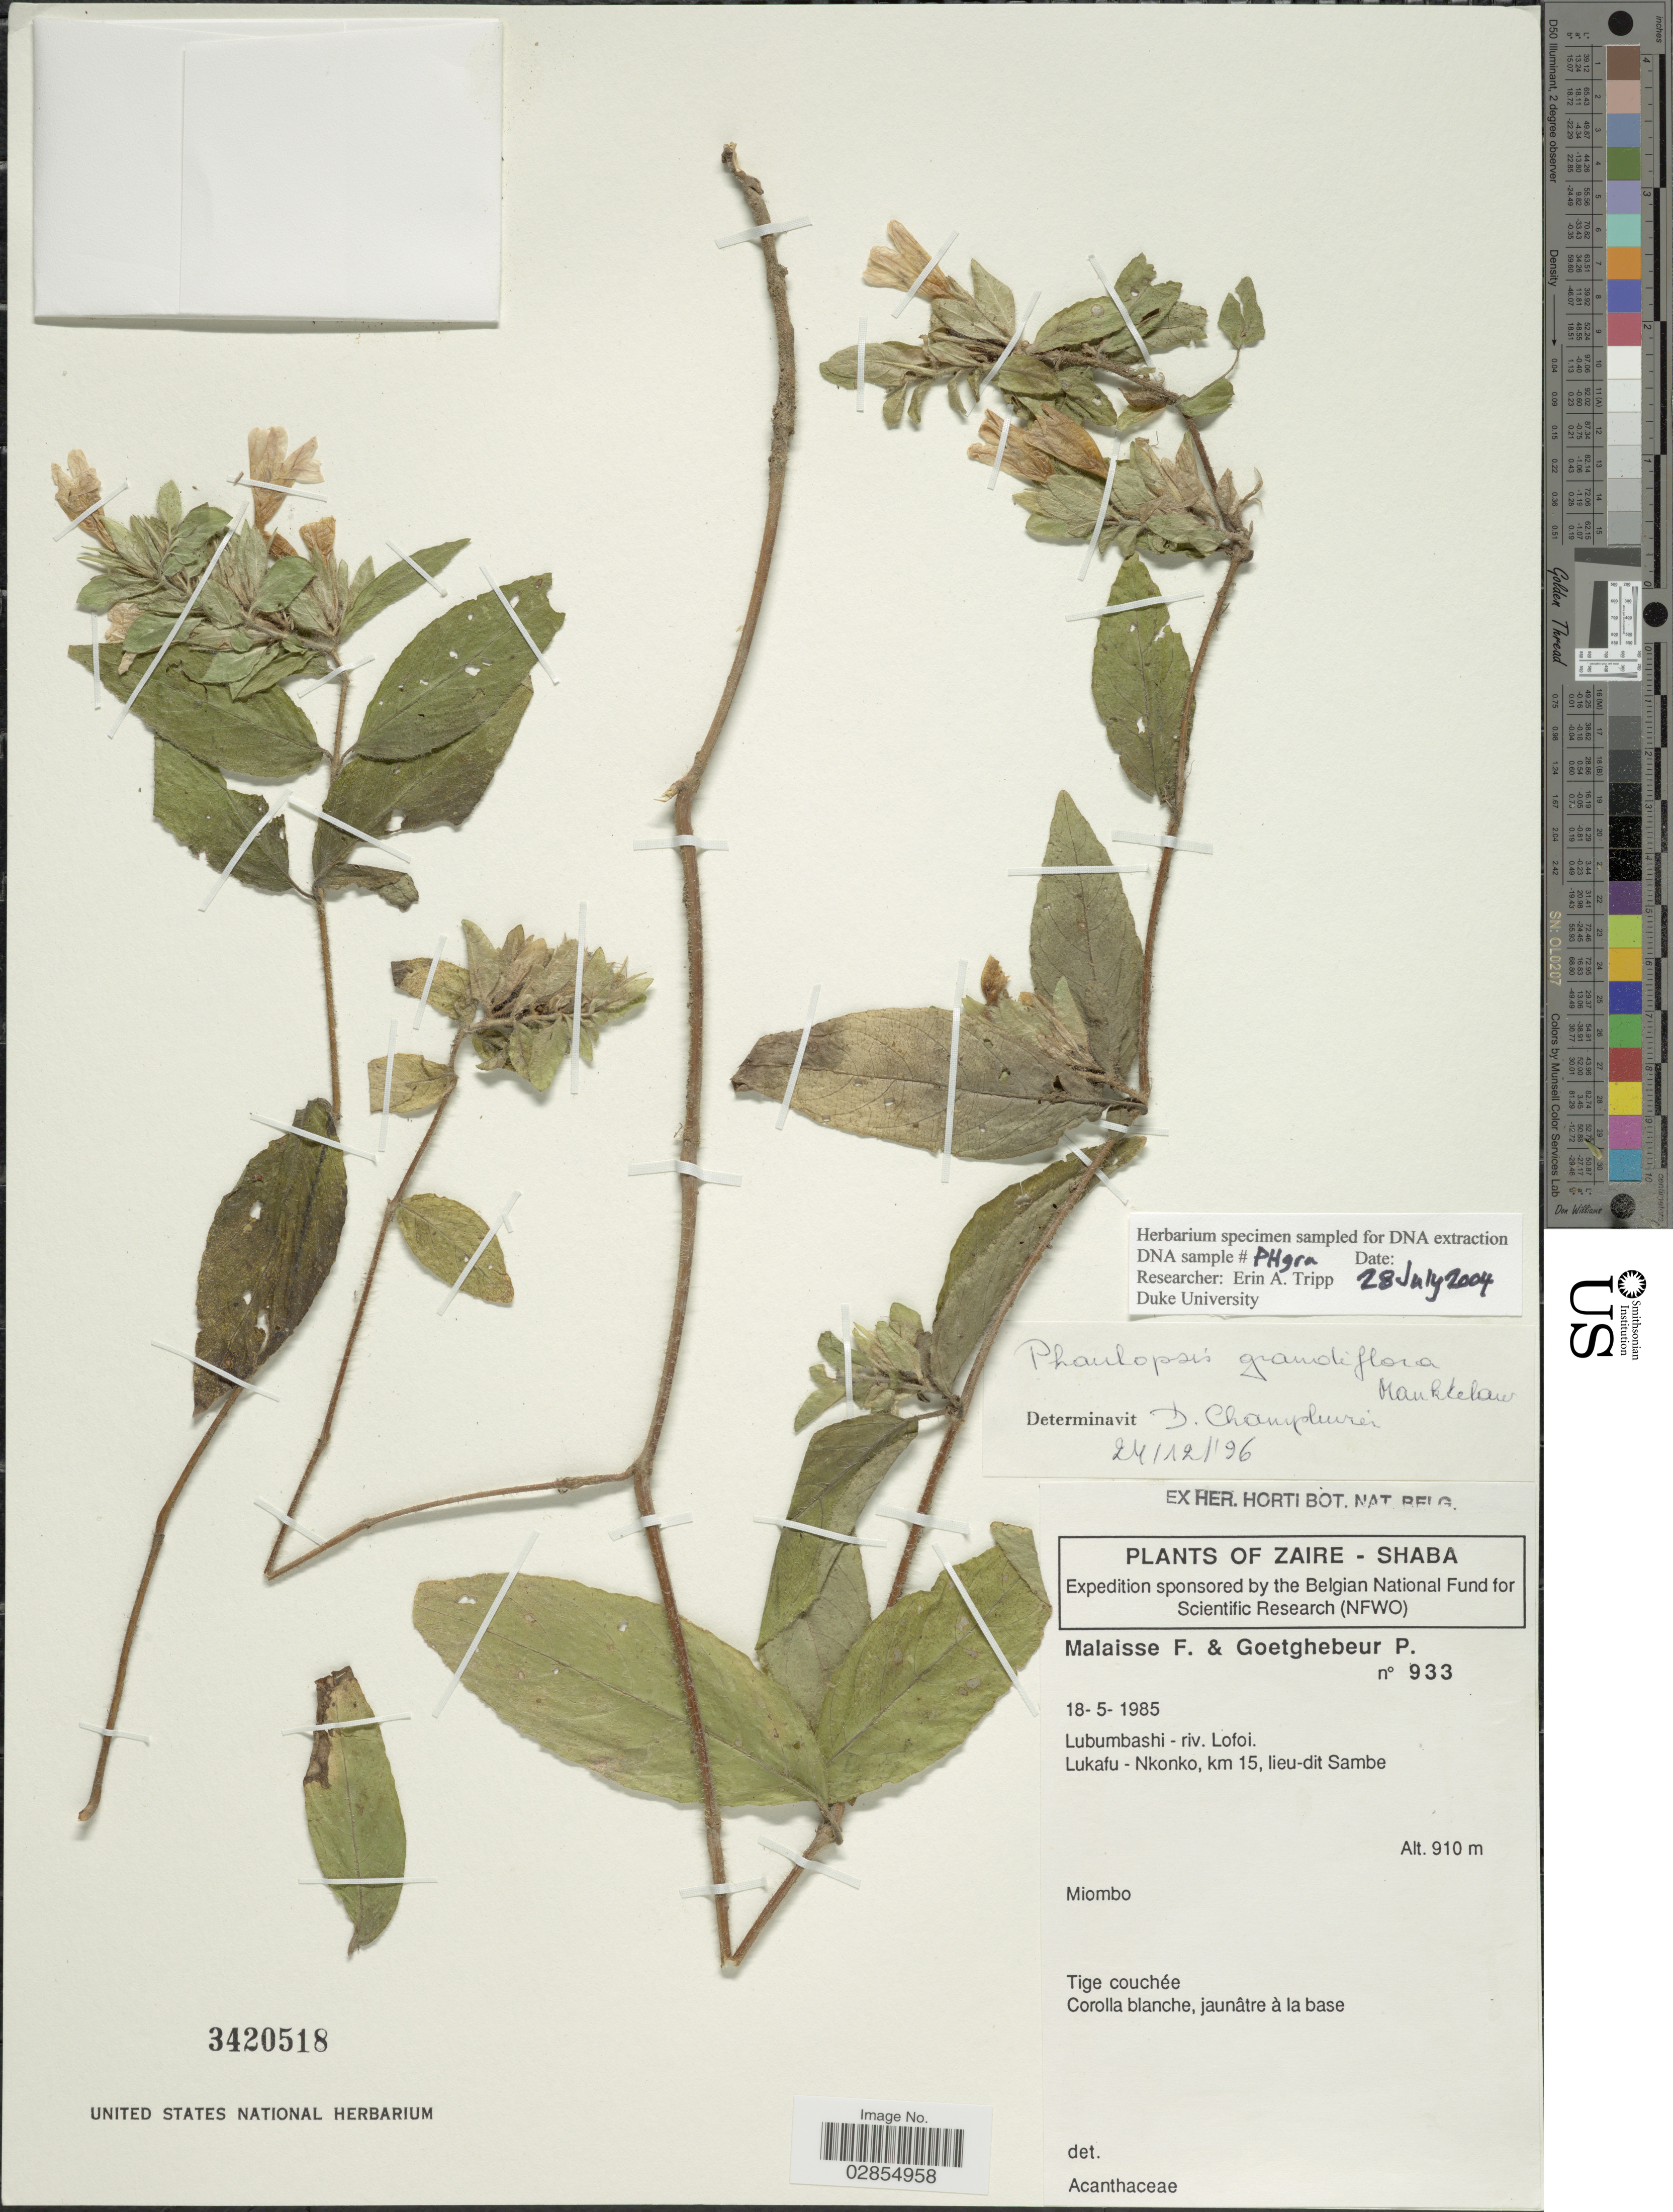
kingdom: Plantae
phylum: Tracheophyta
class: Magnoliopsida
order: Lamiales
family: Acanthaceae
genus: Phaulopsis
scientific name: Phaulopsis grandiflora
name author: Mankt.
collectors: F. Malaisse & P. Goetghebeur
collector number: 933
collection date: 1985-05-18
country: Congo, Democratic Republic of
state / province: Haut-Katanga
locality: Zaire, Shaba, Lubumbashi - riv. Lofoi, Lukafu - Nkonko, km 15, lieu-dit Sambe, Miombo.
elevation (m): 910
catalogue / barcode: US 3420518